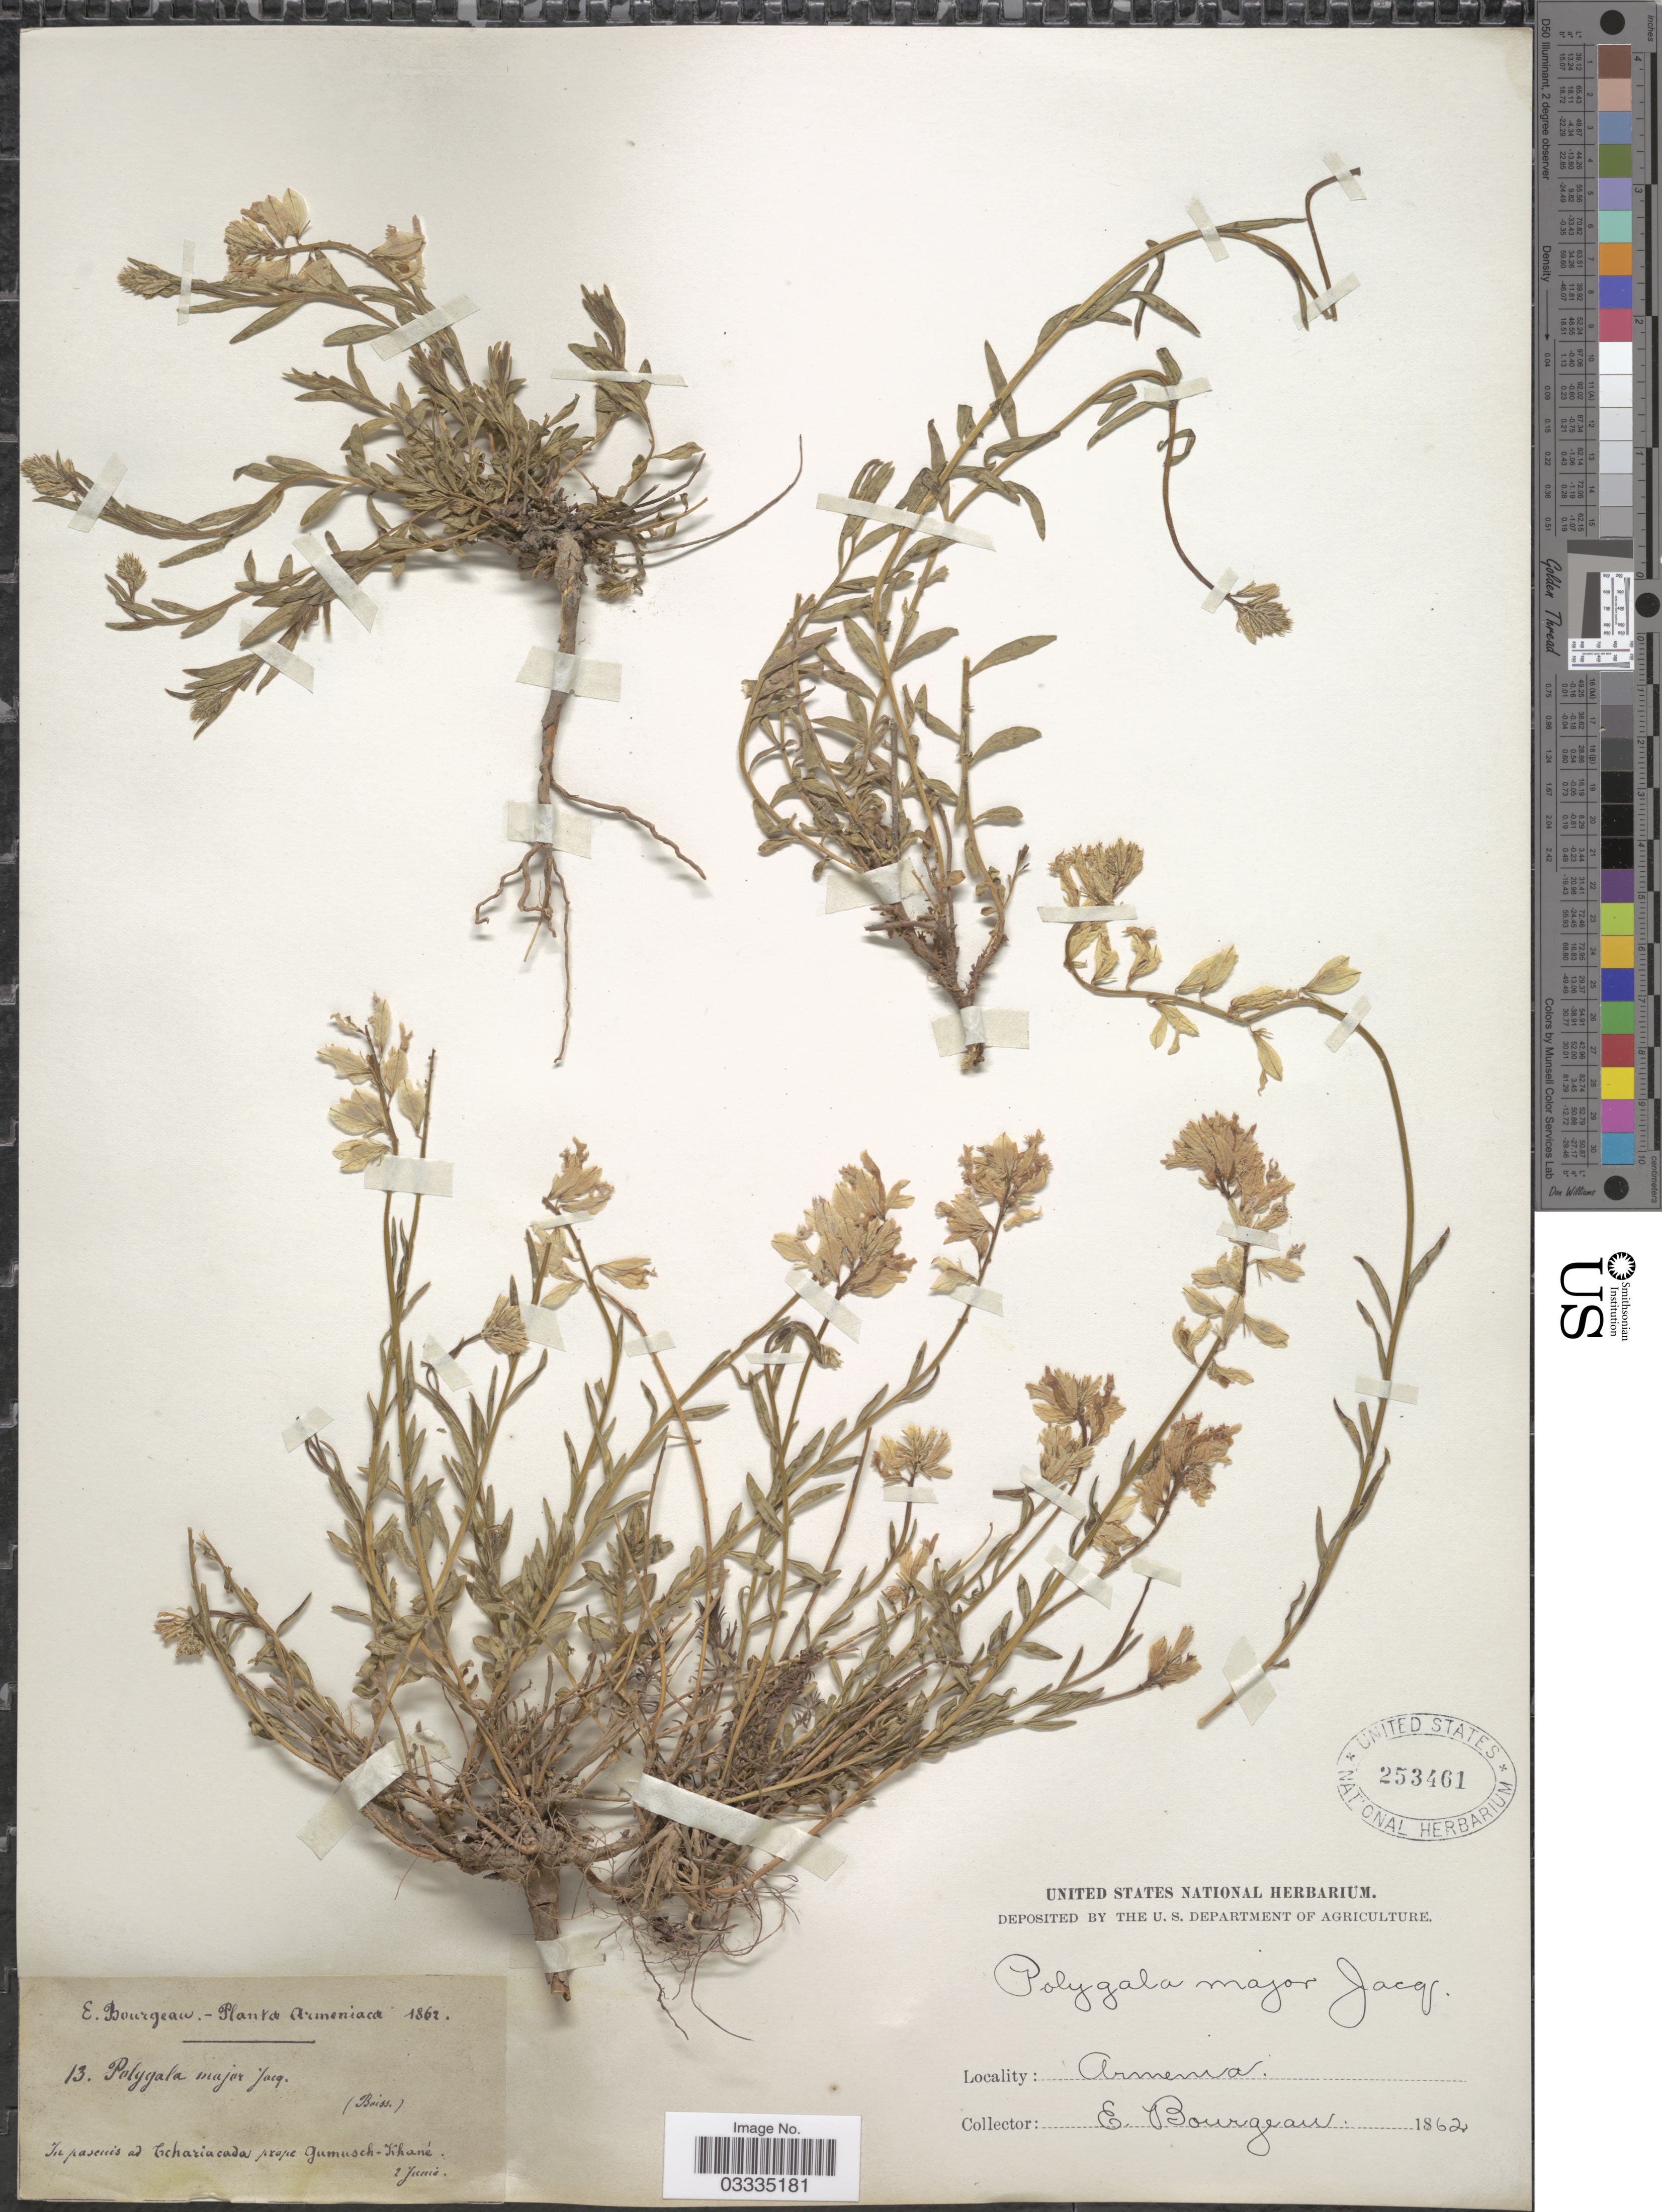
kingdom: Plantae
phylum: Tracheophyta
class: Magnoliopsida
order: Fabales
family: Polygalaceae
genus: Polygala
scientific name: Polygala major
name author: Jacq.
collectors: E. Bourgeau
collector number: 13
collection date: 1862-06-02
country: Armenia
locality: In pasenis ad Tchariacada prope Gumusch-Khané.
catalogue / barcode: US 253461